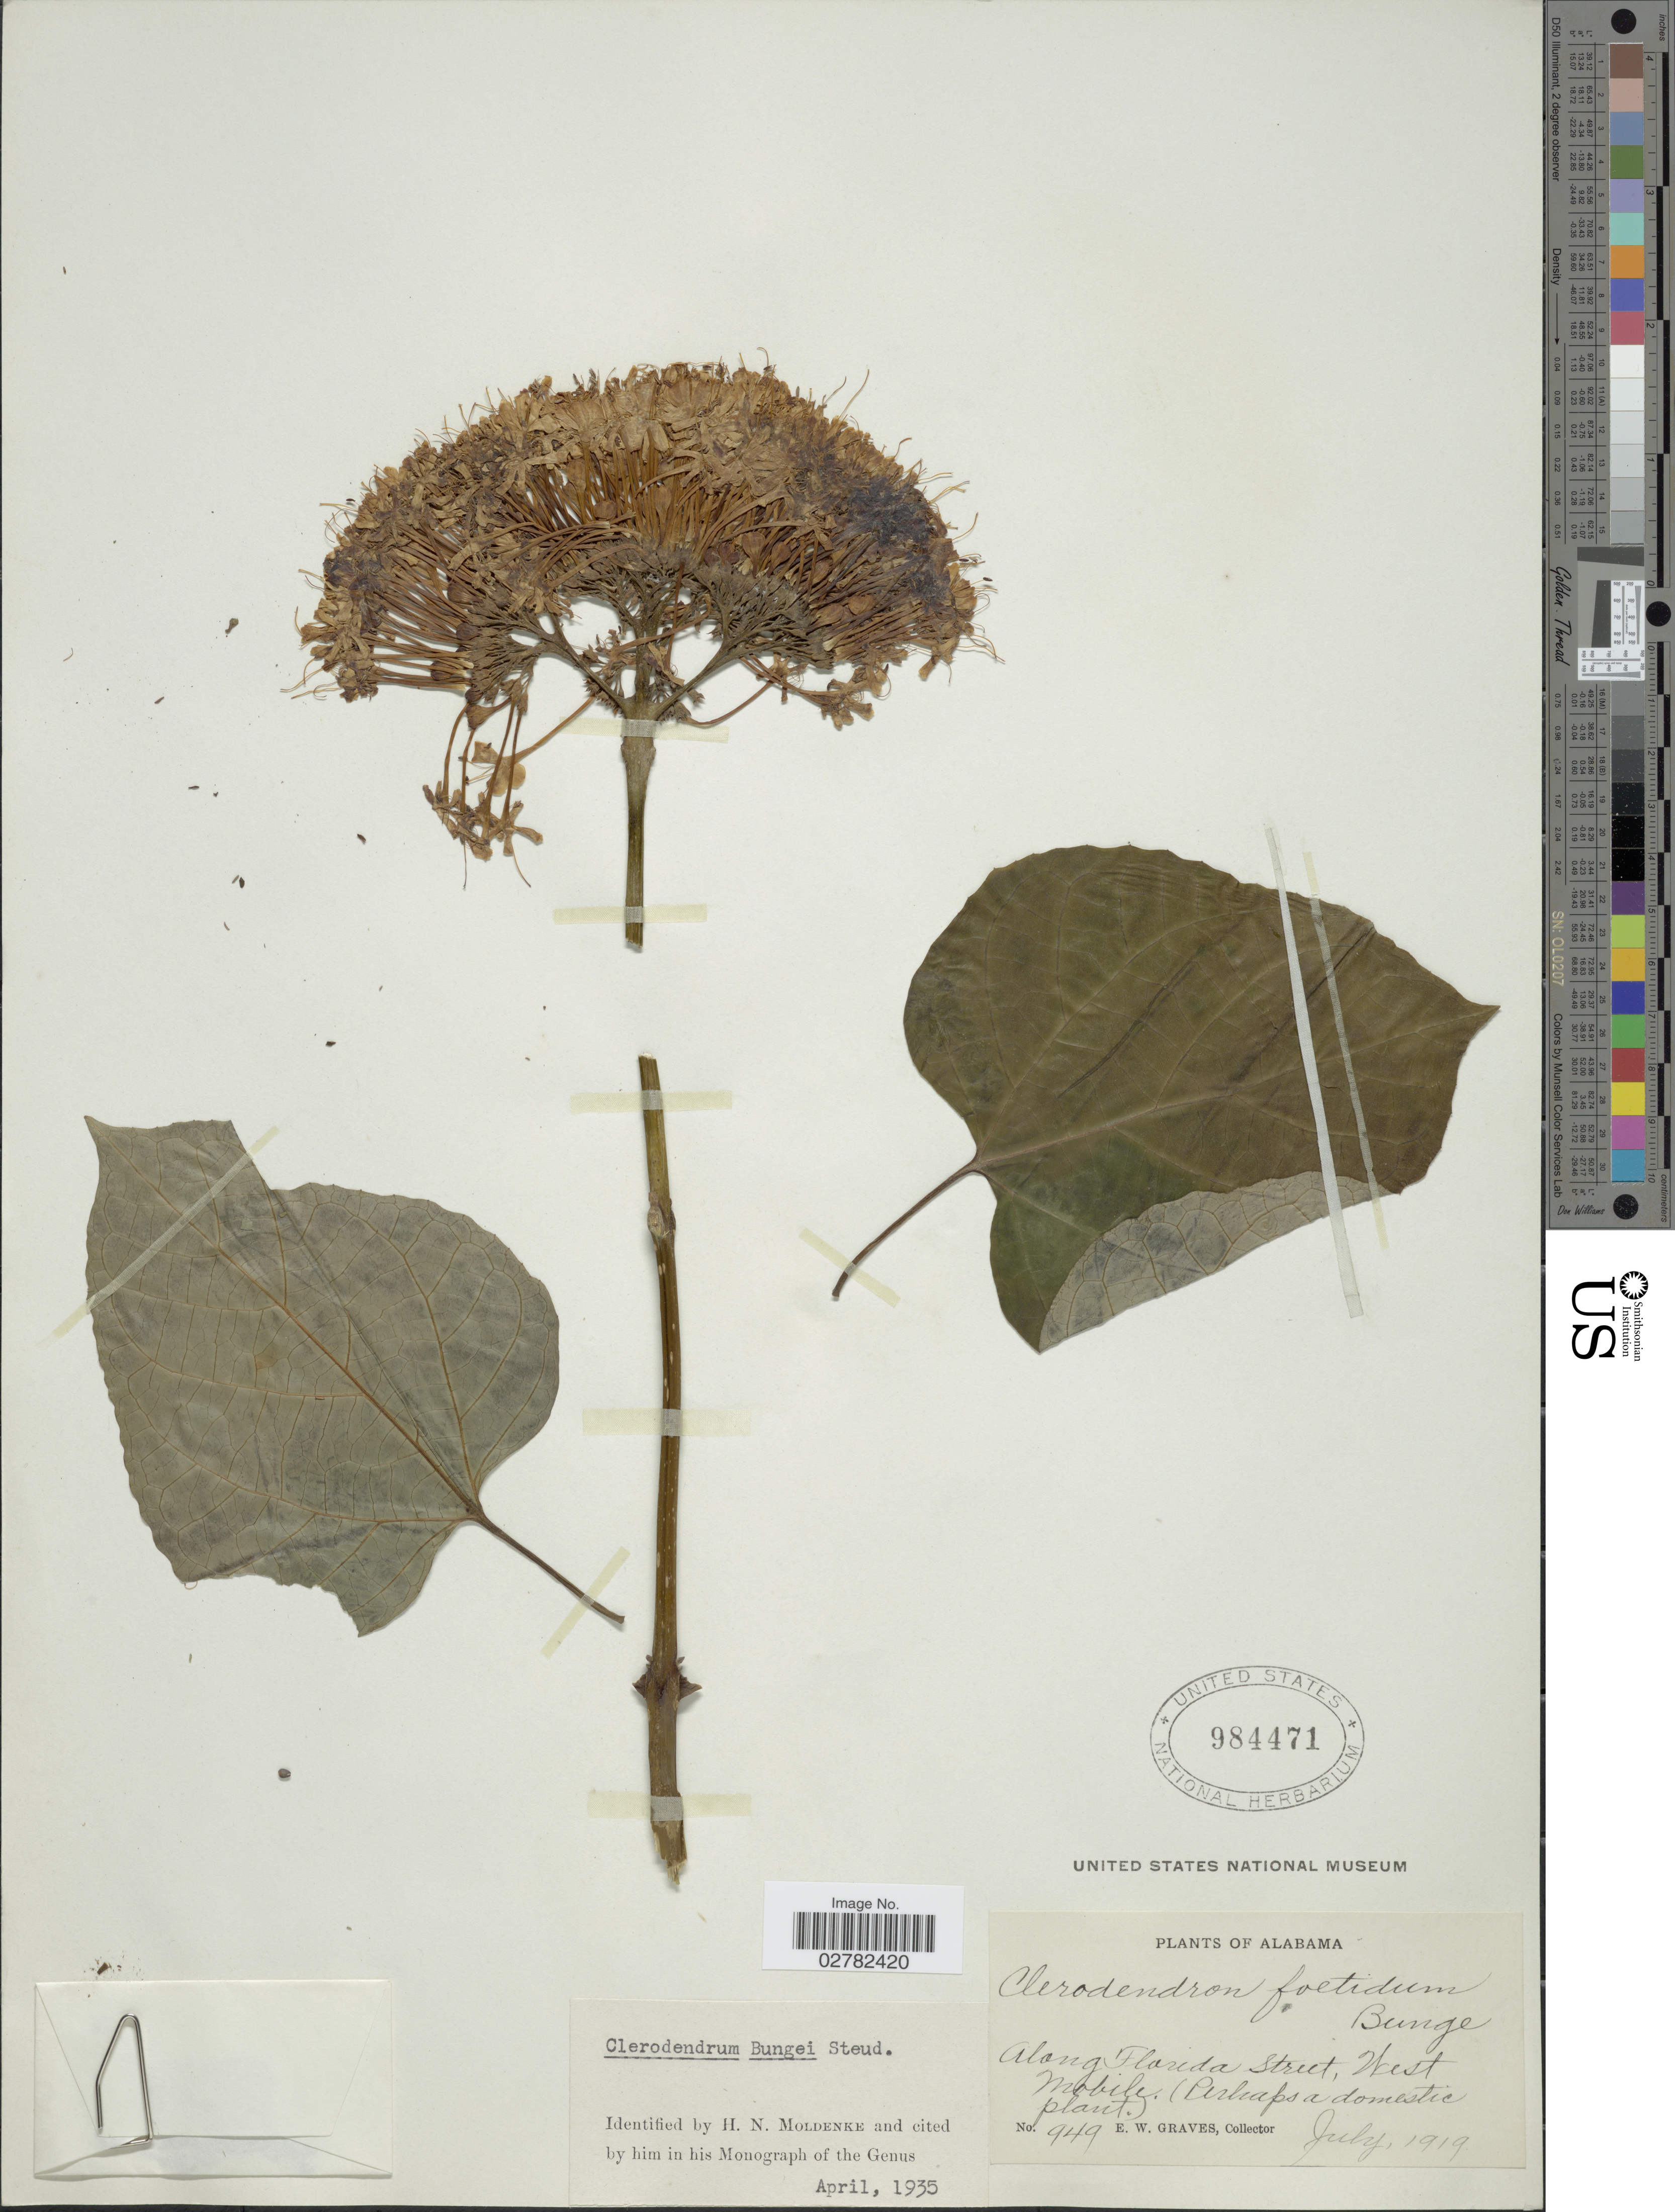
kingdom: Plantae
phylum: Tracheophyta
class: Magnoliopsida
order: Lamiales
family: Lamiaceae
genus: Clerodendrum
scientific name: Clerodendrum bungei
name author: Steud.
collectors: E. Graves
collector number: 949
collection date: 1919-07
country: United States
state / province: Alabama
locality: Along Florida Street, West Mobile.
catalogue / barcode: US 984471